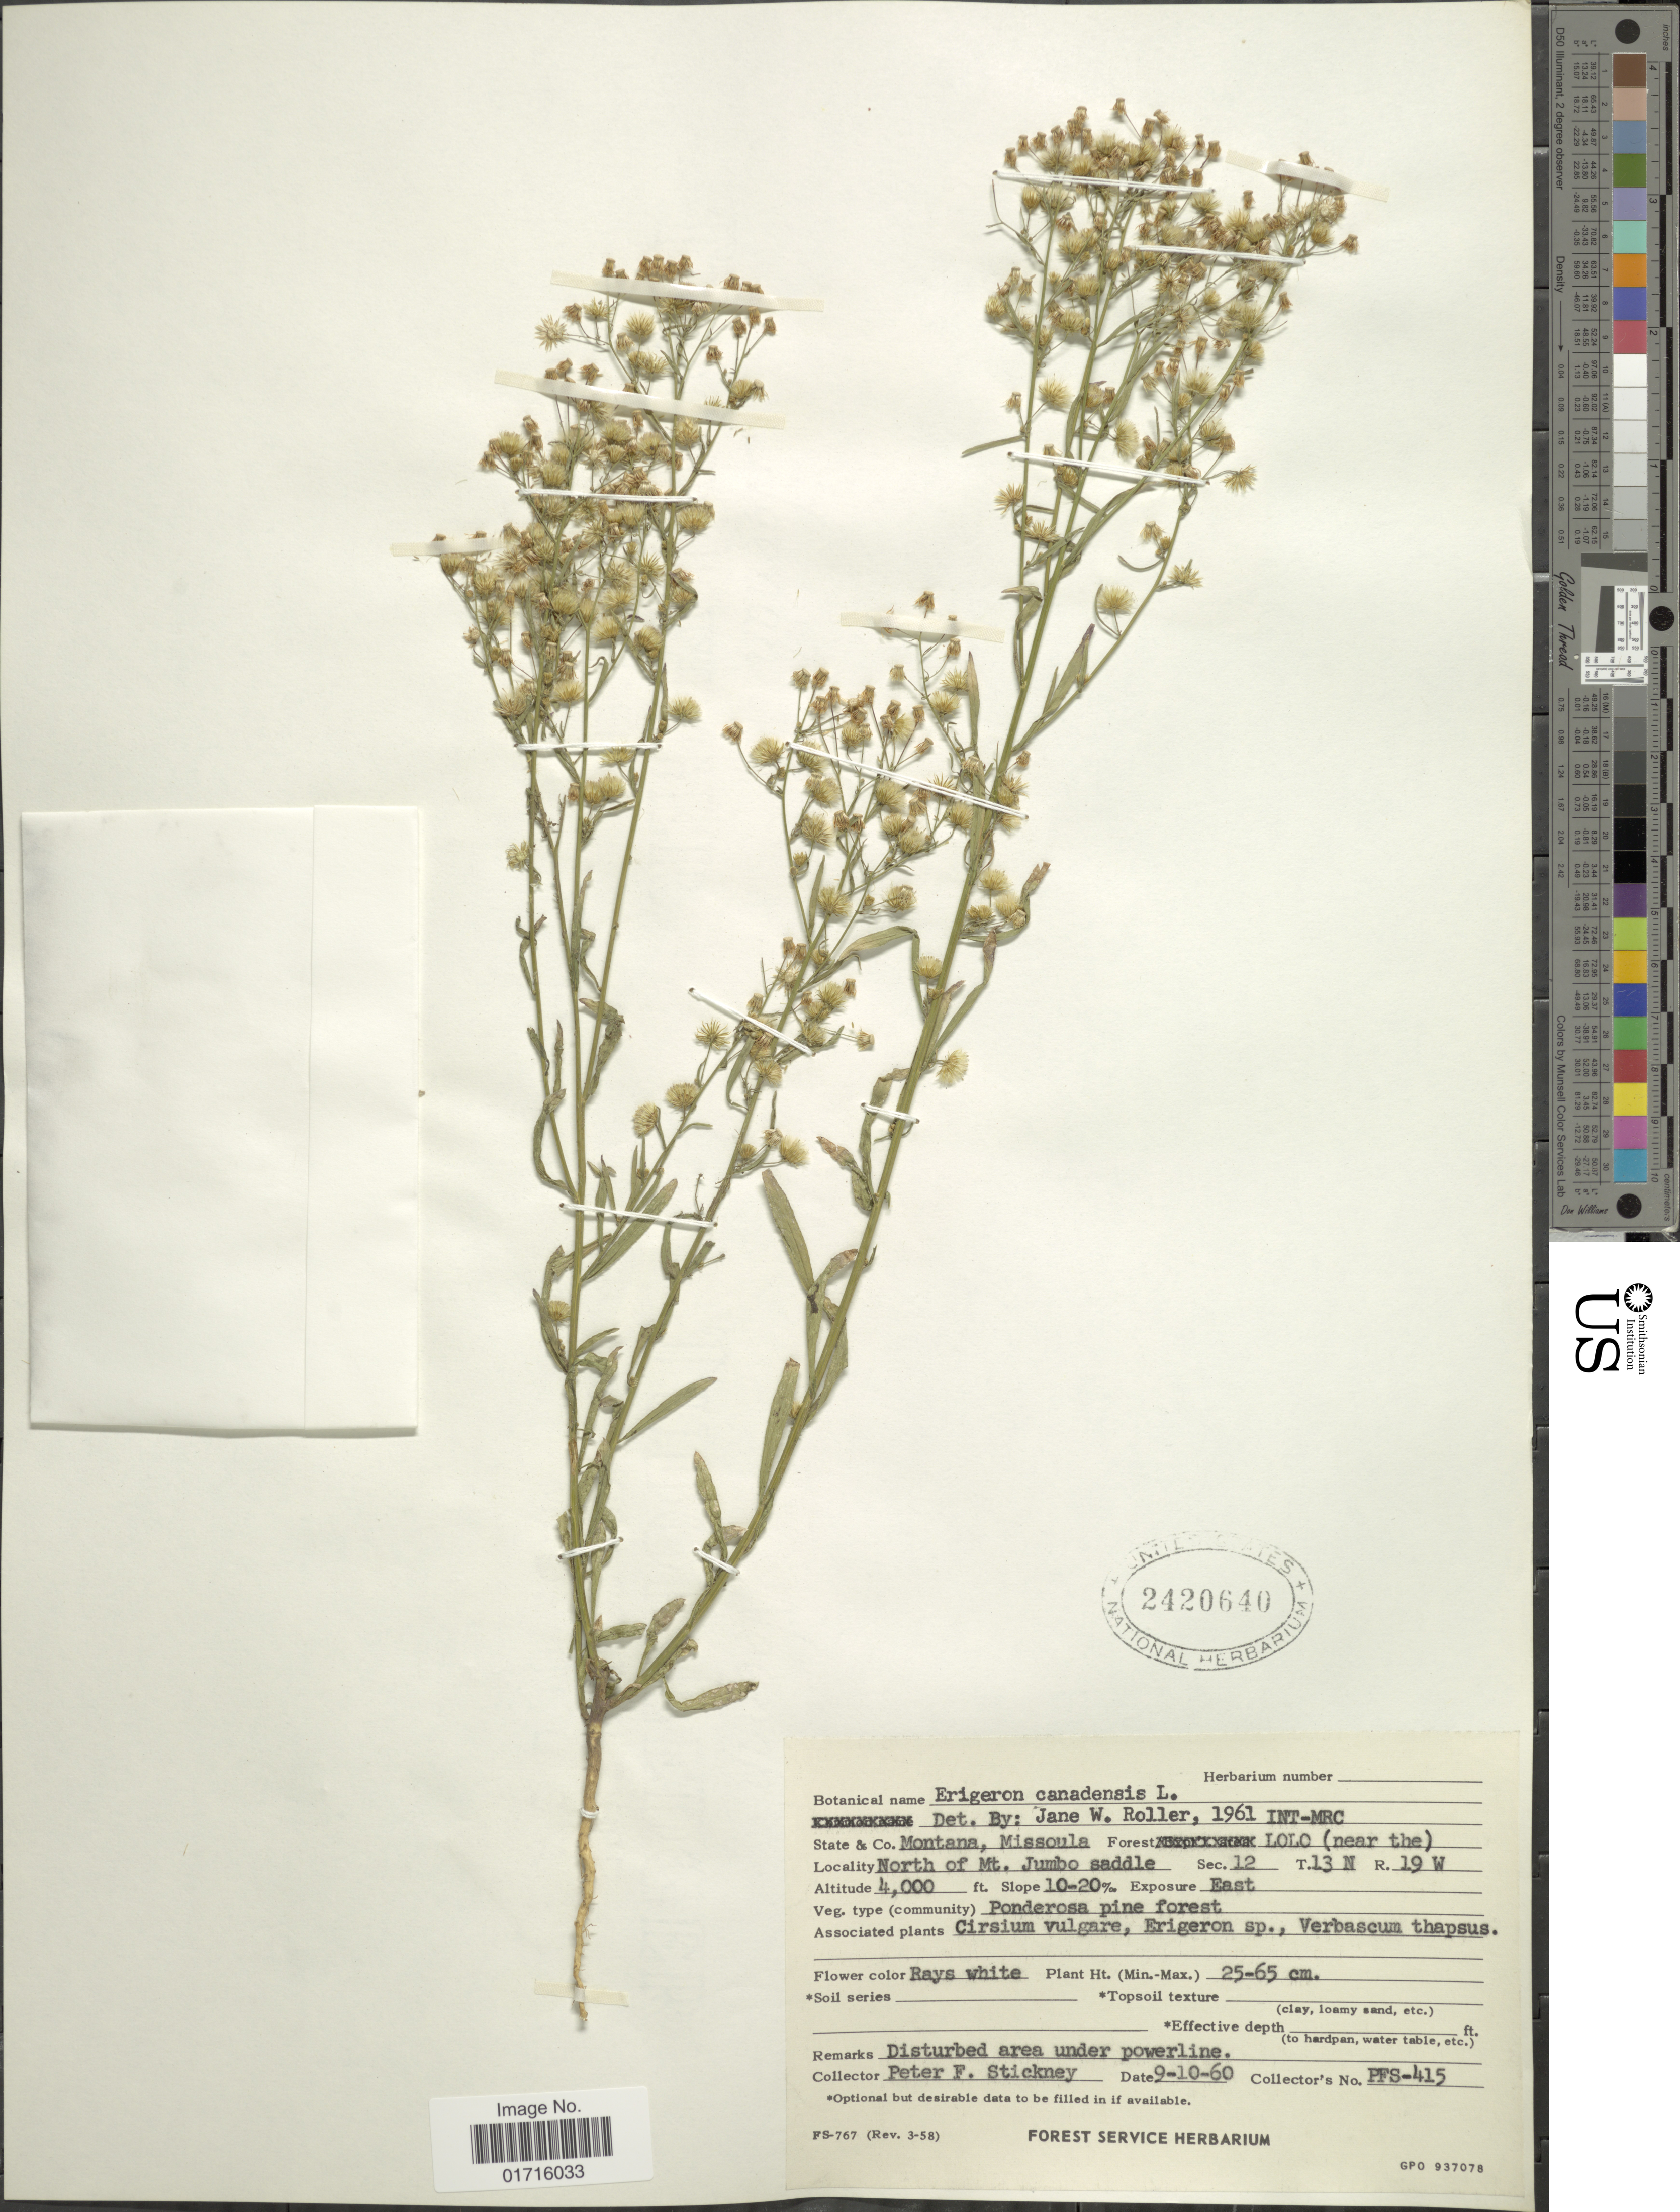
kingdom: Plantae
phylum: Tracheophyta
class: Magnoliopsida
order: Asterales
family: Asteraceae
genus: Conyza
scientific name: Conyza canadensis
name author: (L.) Cronq.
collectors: P. Stickney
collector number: PFS415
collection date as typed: Transcribed d/m/y: 10/9/60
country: United States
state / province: Montana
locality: Missoula, Forest Lolo, North of Mt. Jumbo saddle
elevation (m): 1219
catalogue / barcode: US 2420640